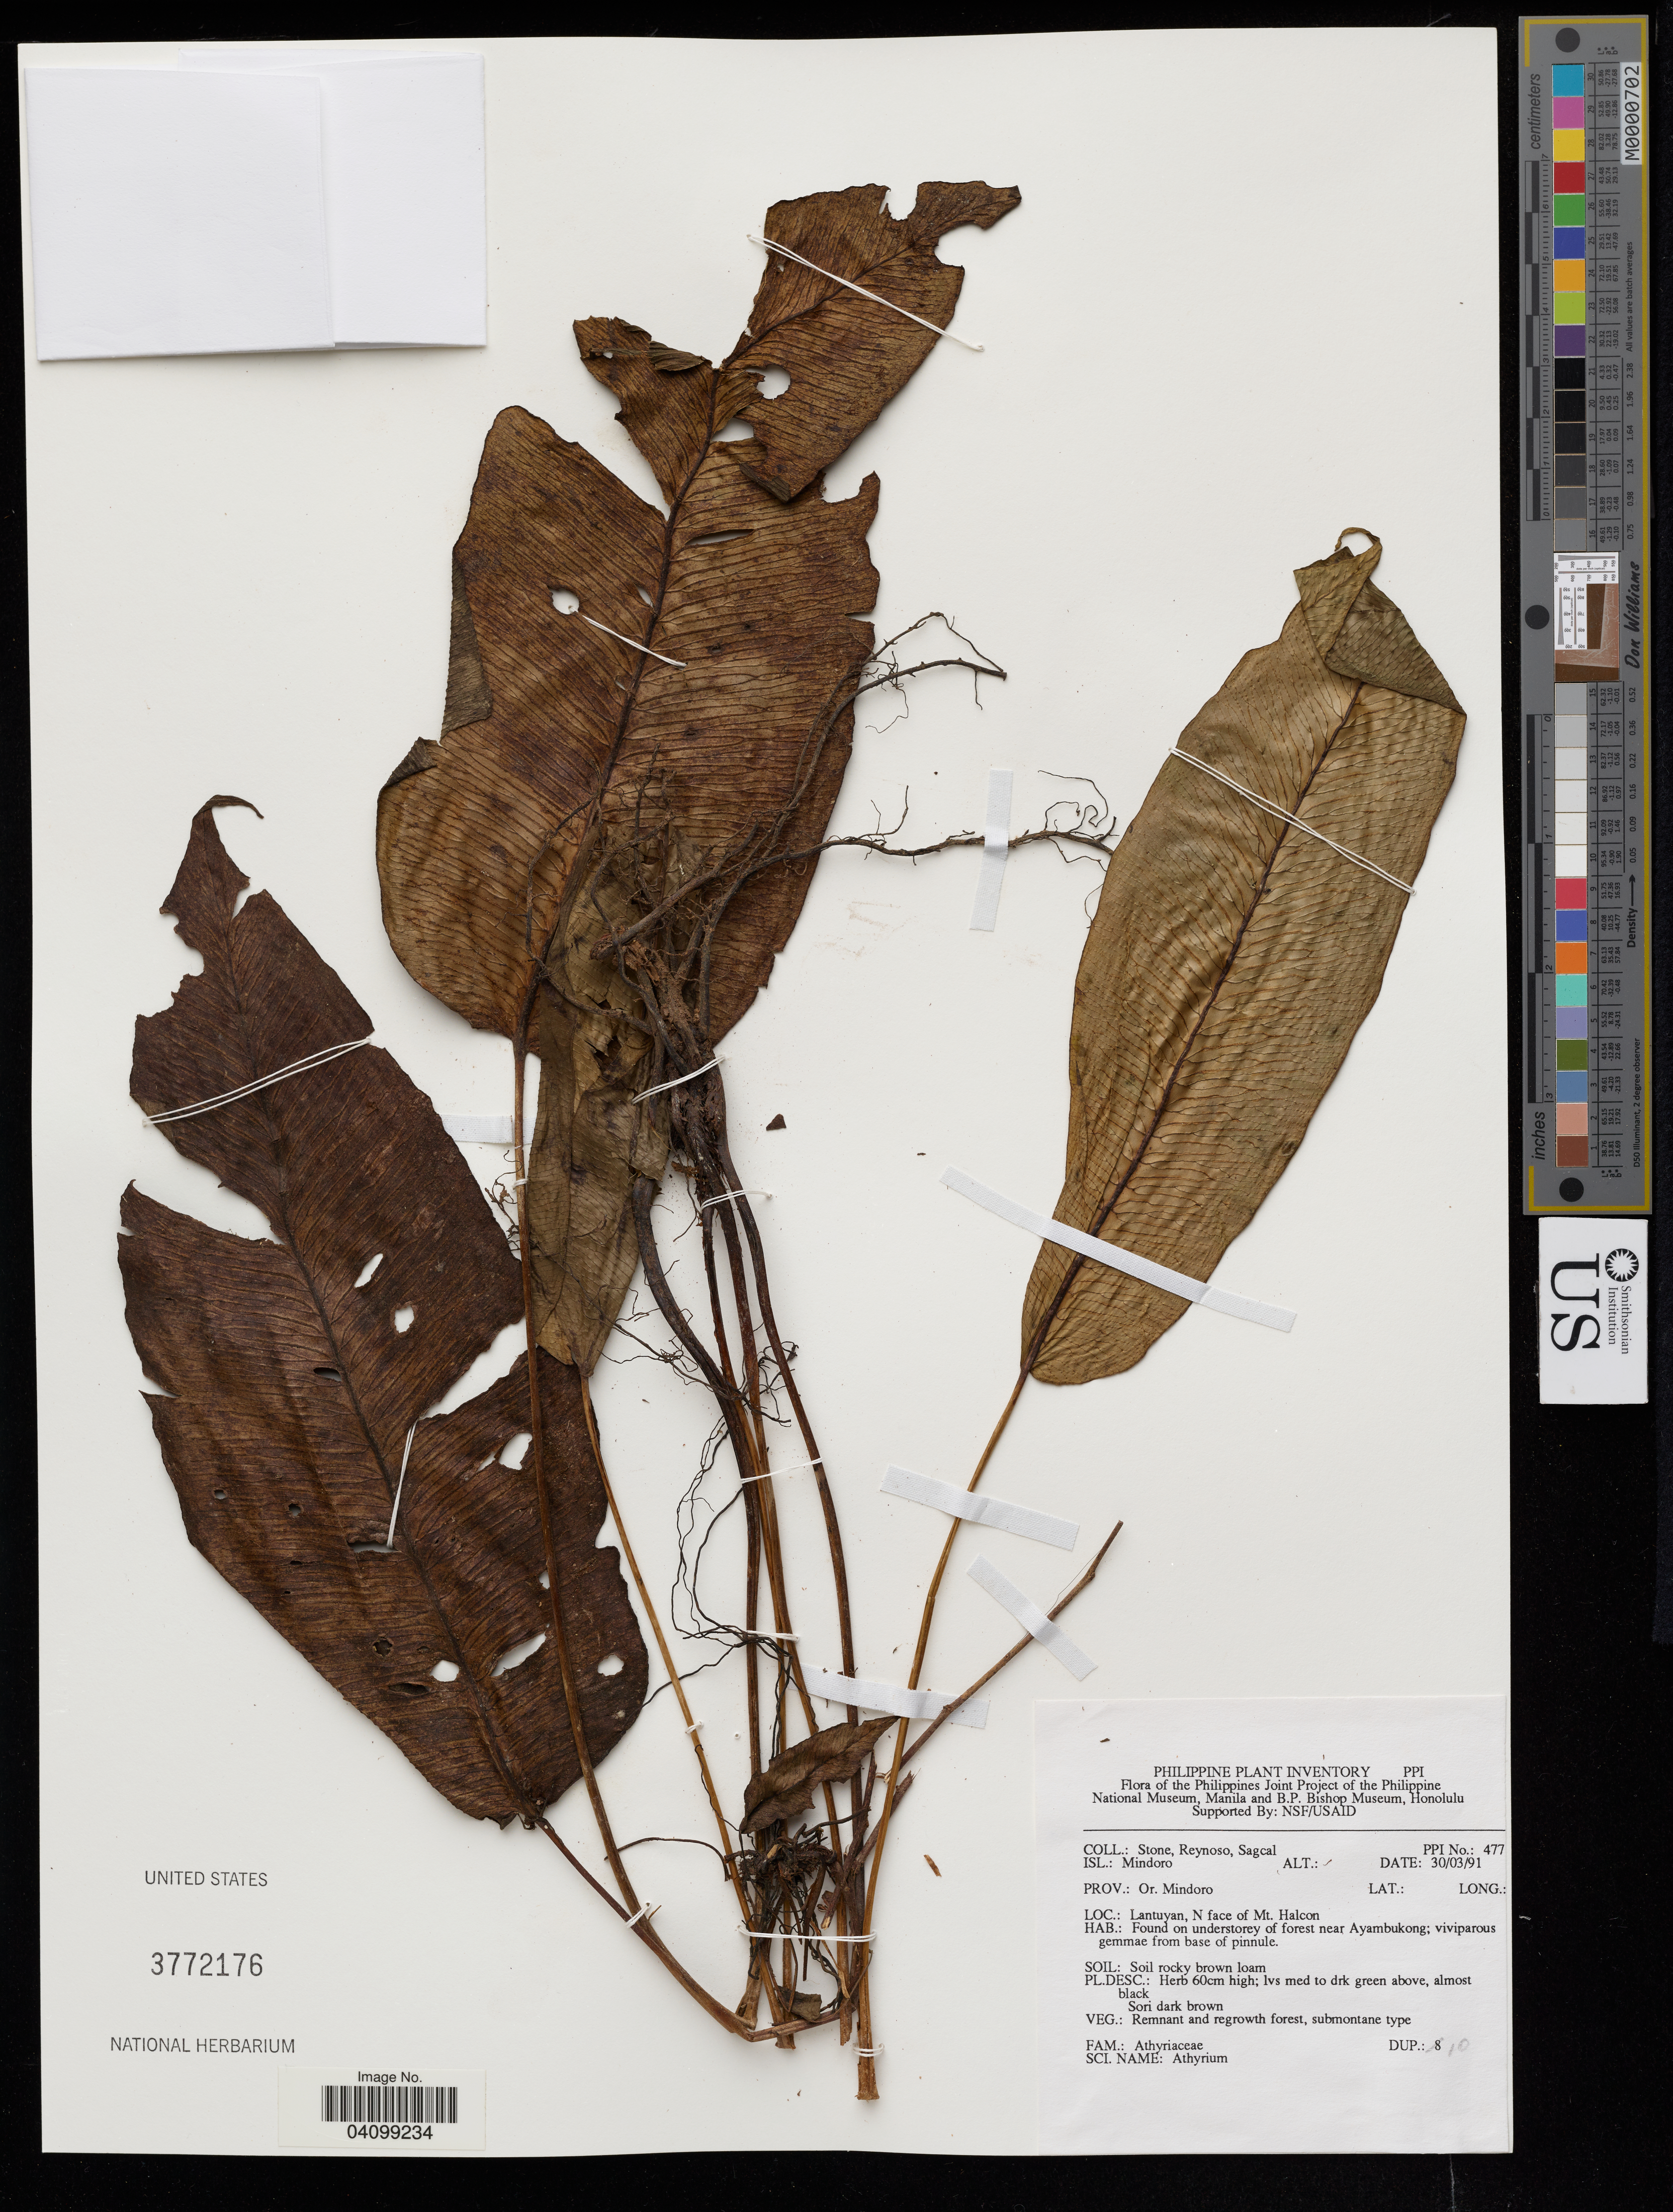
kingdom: Plantae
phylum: Tracheophyta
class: Polypodiopsida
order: Polypodiales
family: Athyriaceae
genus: Athyrium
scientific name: Athyrium sp.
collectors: -. Stone, E. Reynoso & E. Sagcal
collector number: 477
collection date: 1991-03-30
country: Philippines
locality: Or. Mindoro. Lantuyan, N face of Mt. Halcon.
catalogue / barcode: US 3772176